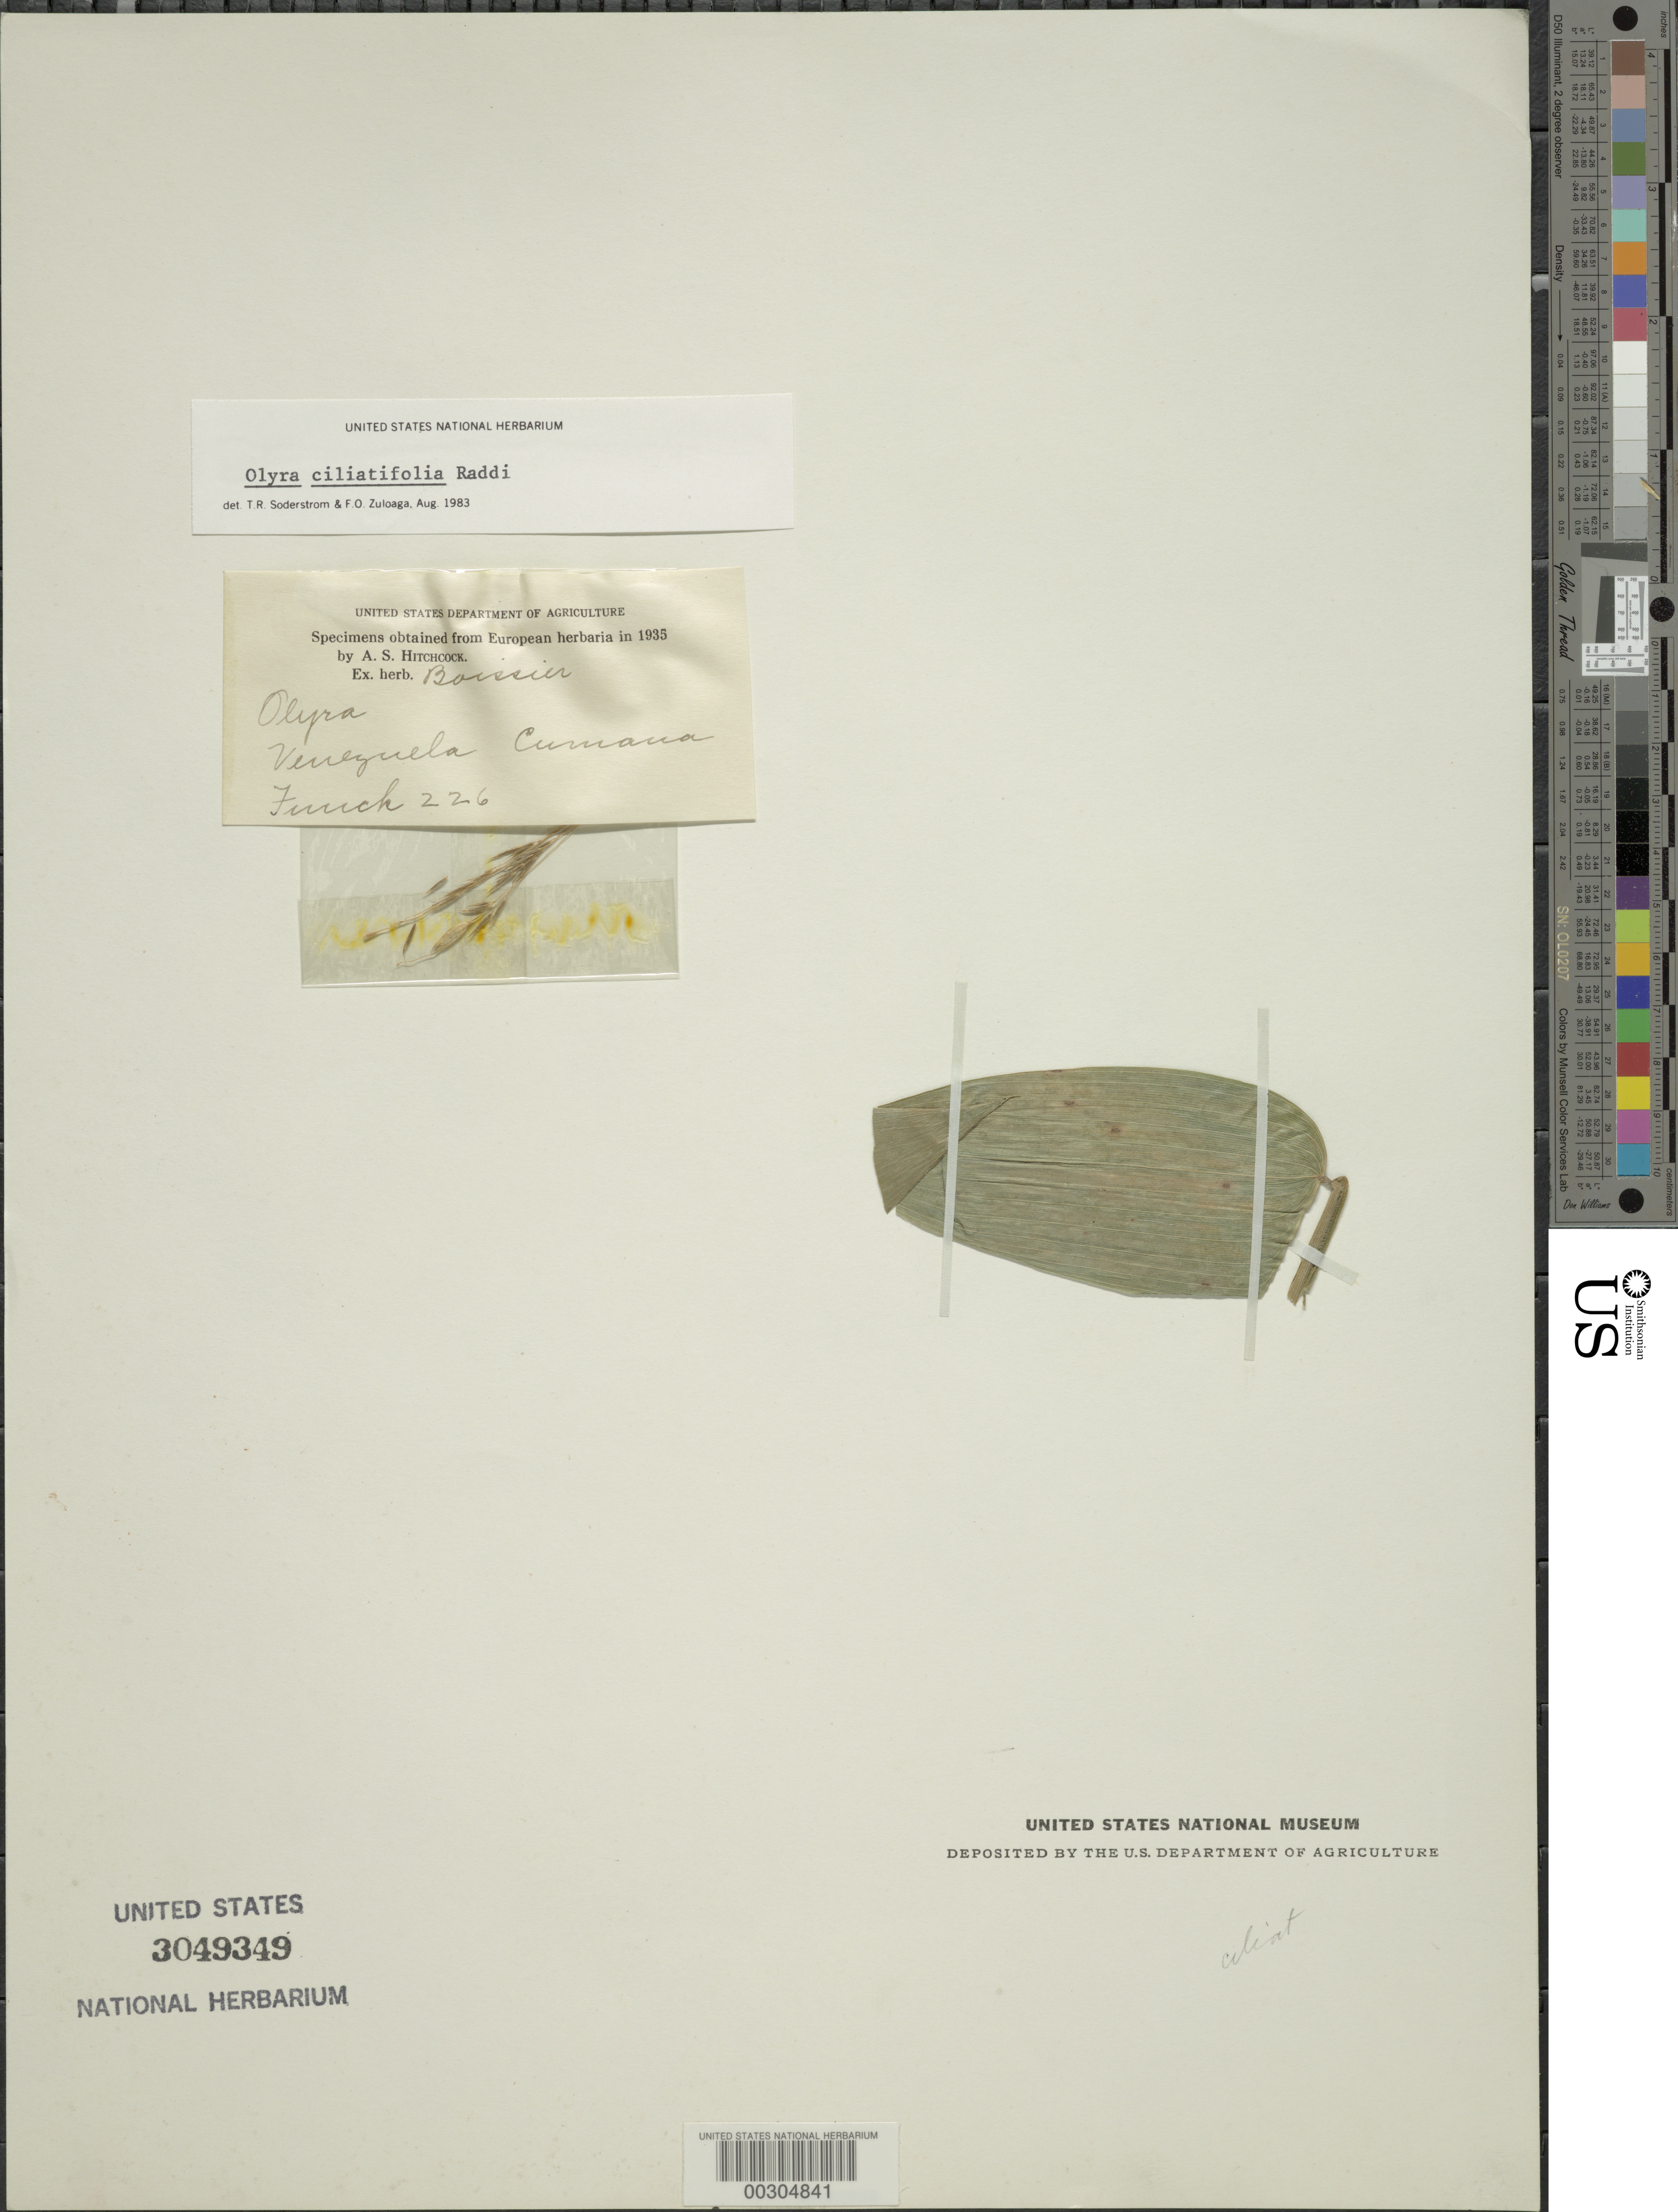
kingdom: Plantae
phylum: Tracheophyta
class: Liliopsida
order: Poales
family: Poaceae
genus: Olyra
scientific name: Olyra ciliatifolia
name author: Raddi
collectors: -. Funck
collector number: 226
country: Venezuela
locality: Cumana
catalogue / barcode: US 3049349